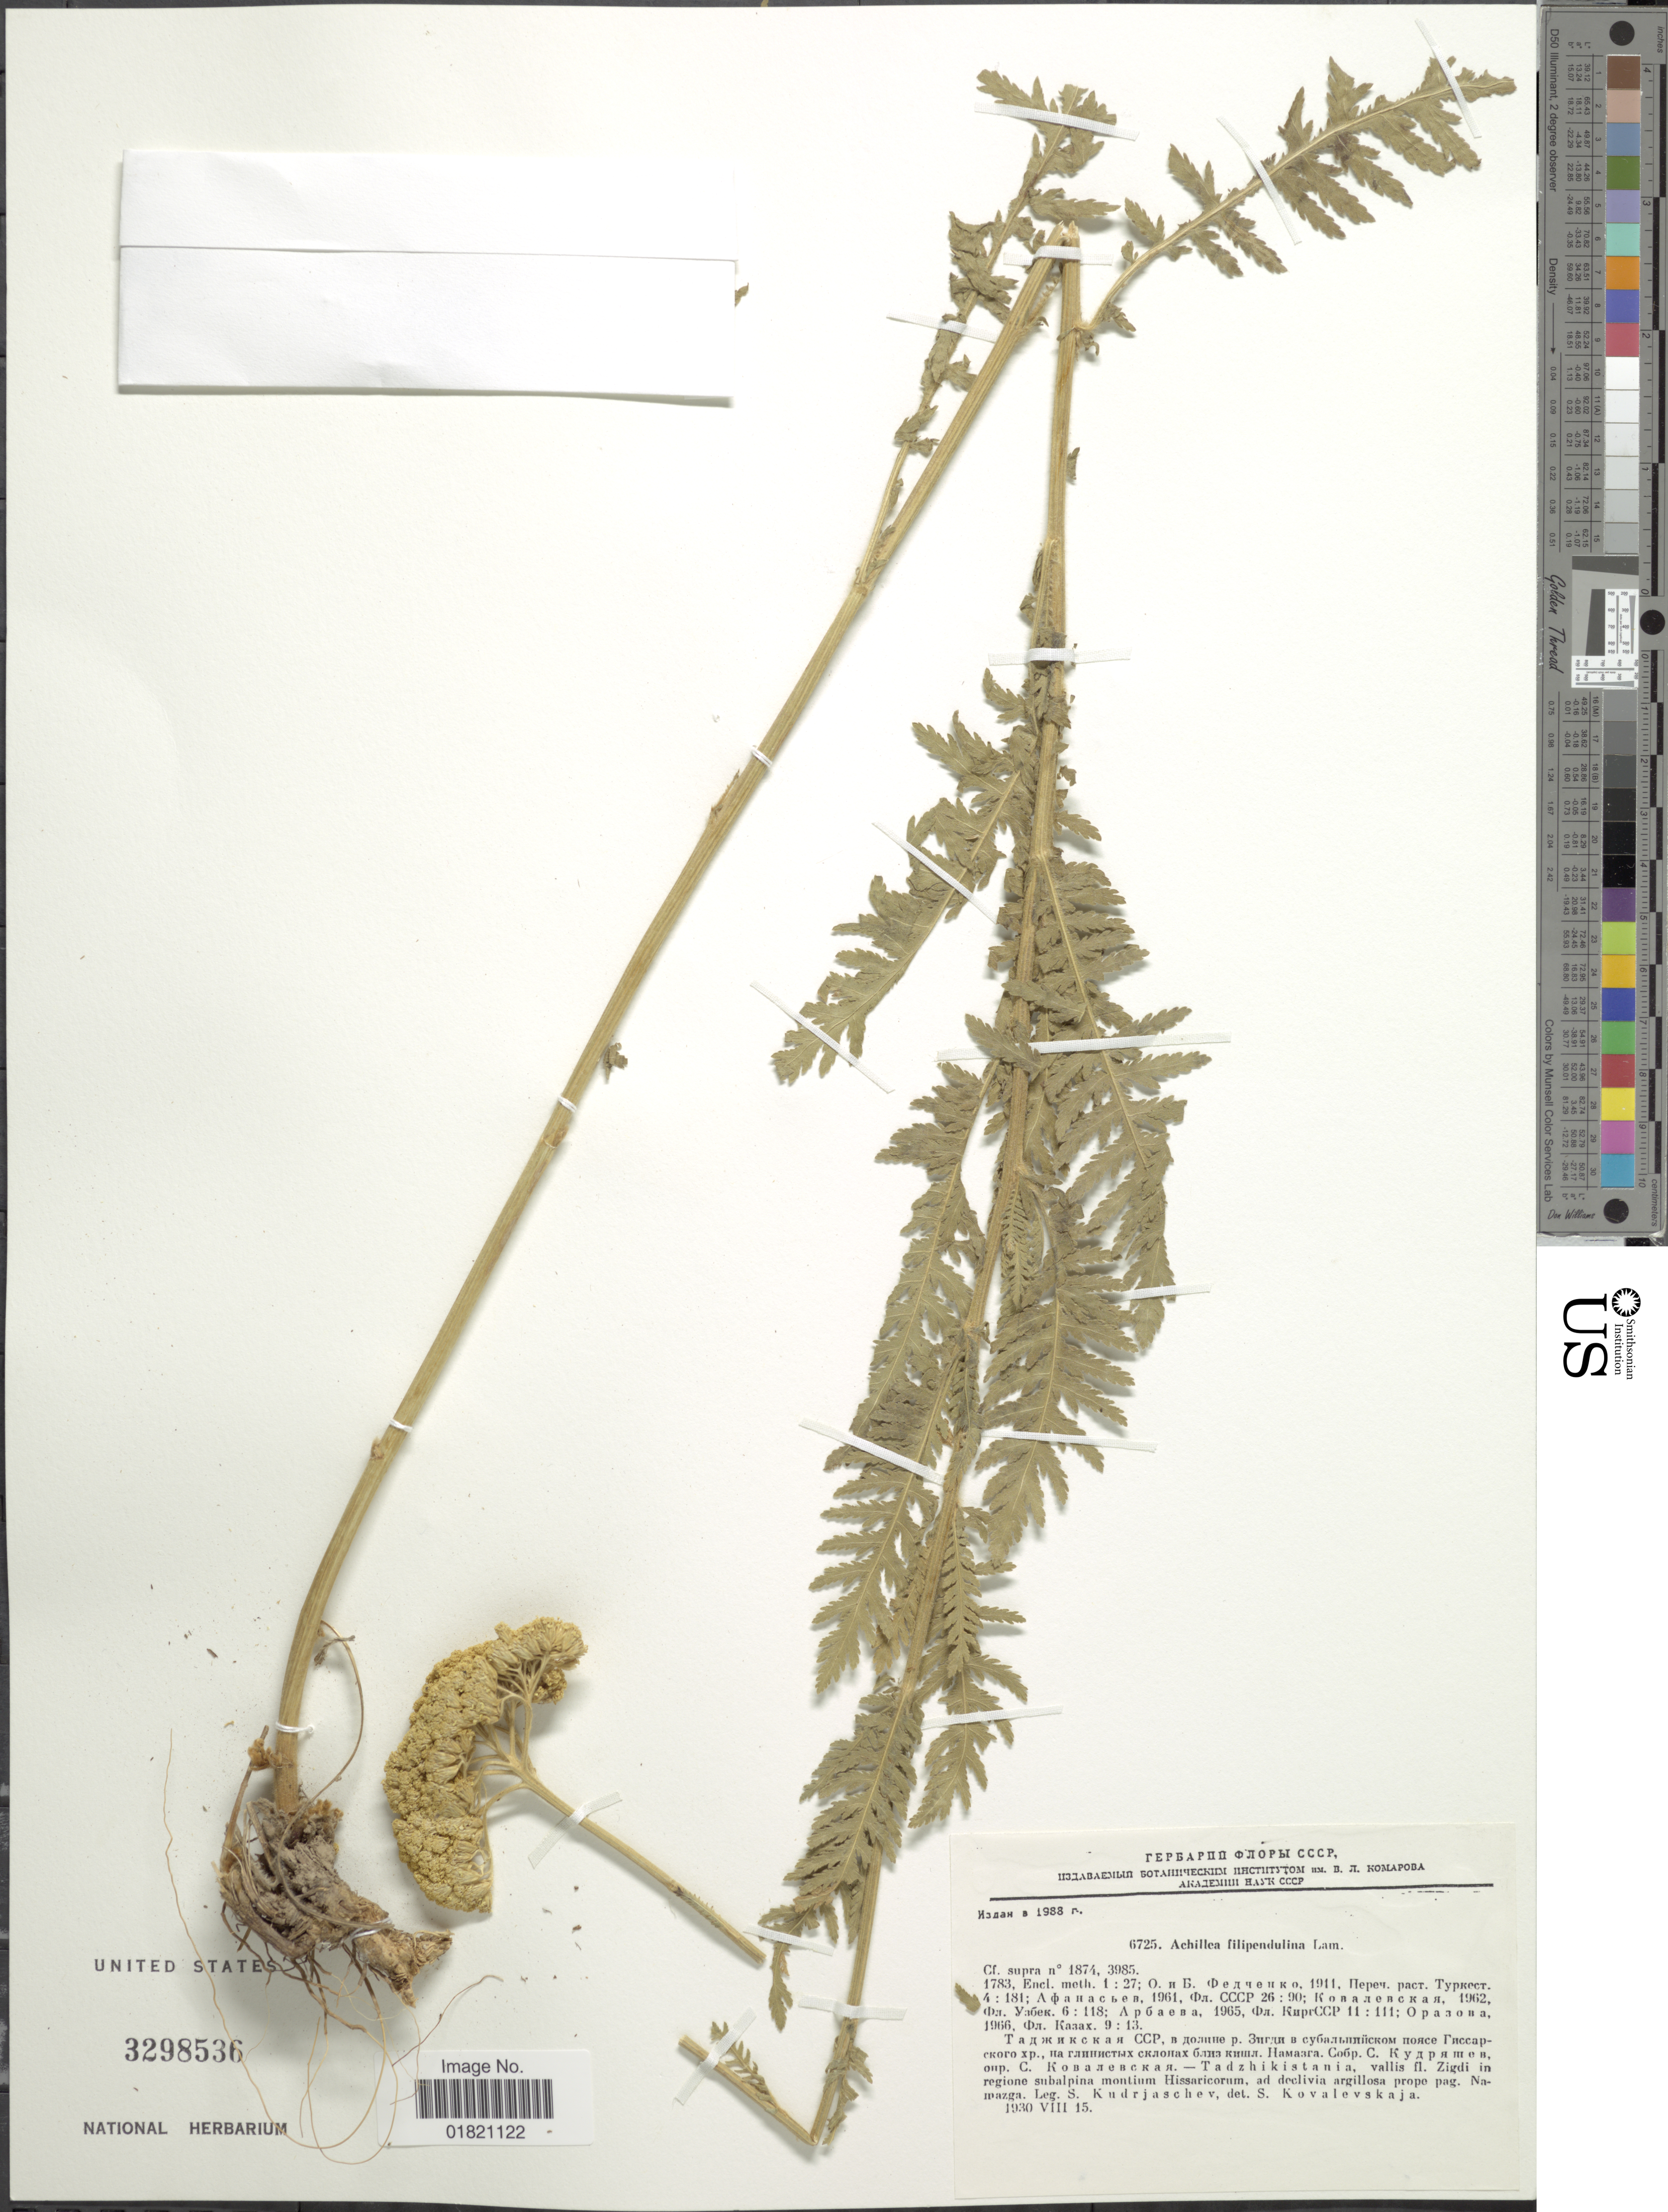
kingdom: Plantae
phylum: Tracheophyta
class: Magnoliopsida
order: Asterales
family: Asteraceae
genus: Achillea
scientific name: Achillea filipendulina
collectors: S. Kudrjaschev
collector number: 6725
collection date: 1930-08-15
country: Tajikistan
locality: Tadzhikistania, vallis fl. Zigdi in regione subalpina montium Hissaricorum, ad declivia argillosa prope pag. Namazga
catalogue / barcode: US 3298536